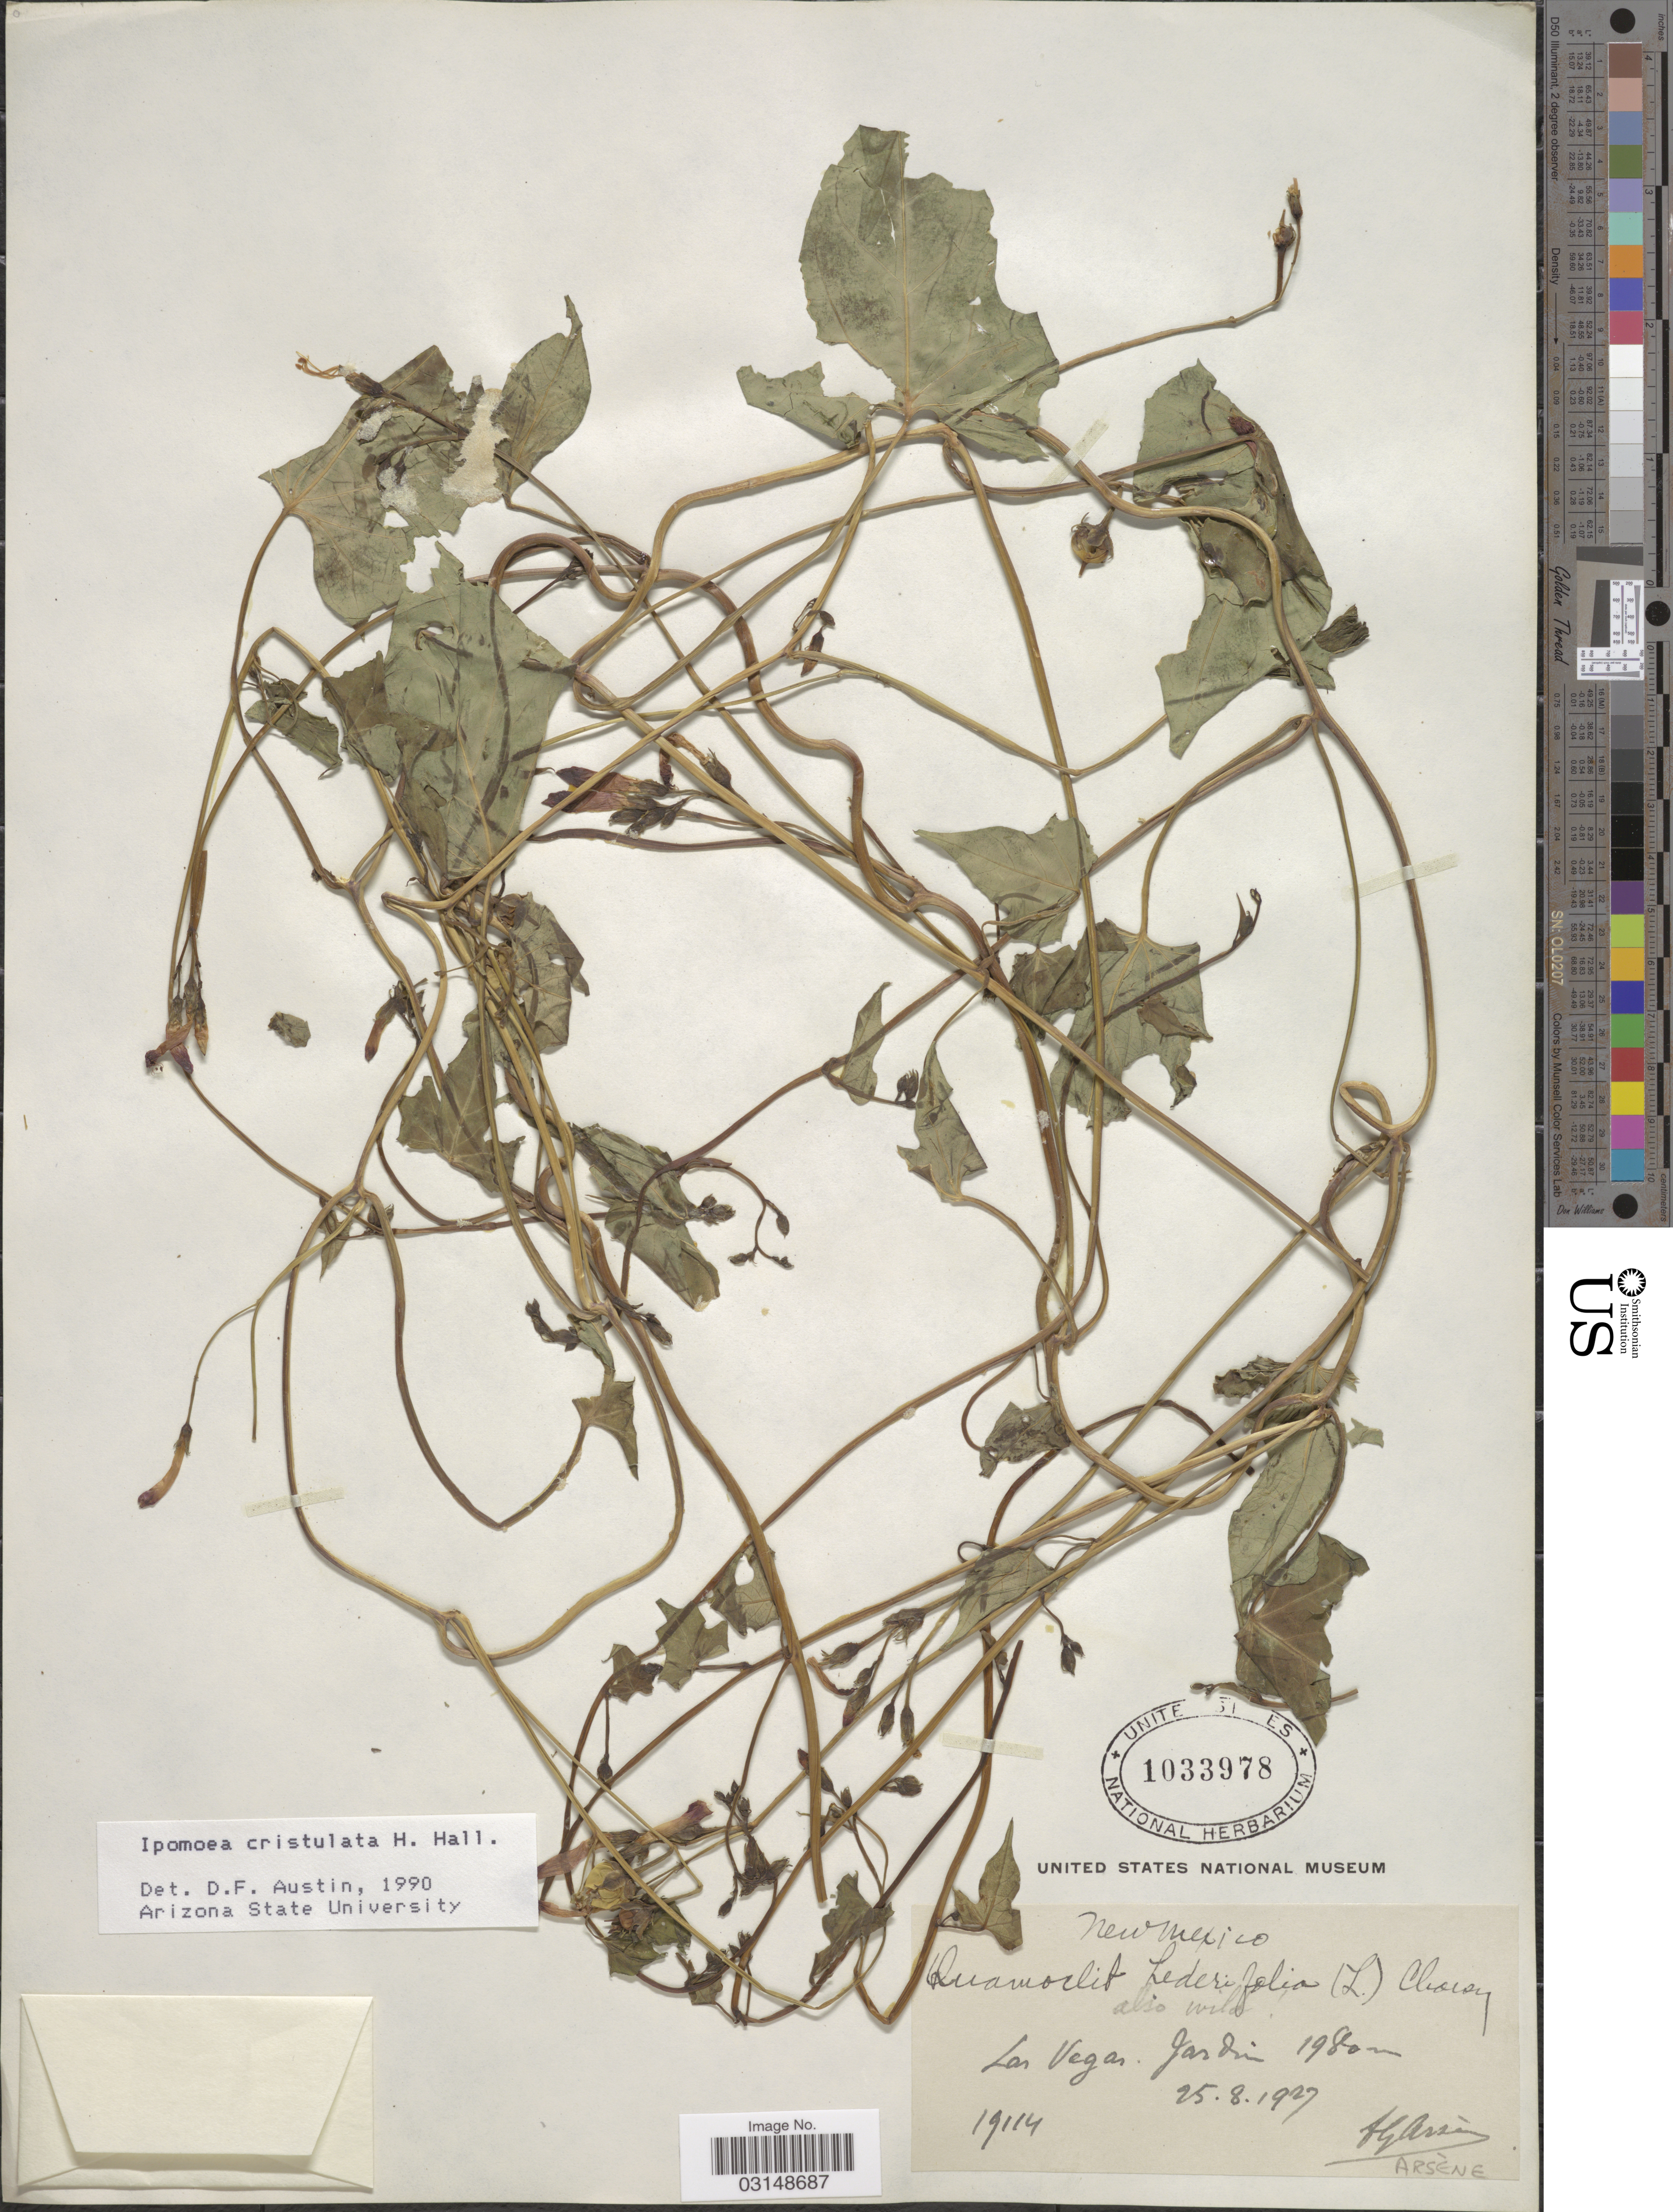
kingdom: Plantae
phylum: Tracheophyta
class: Magnoliopsida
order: Solanales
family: Convolvulaceae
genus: Ipomoea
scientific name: Ipomoea cristulata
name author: Hallier f.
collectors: Bro. G. Arsène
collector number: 19114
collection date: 1927-08-25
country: United States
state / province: New Mexico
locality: Las Vegas, Jardim.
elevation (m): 1980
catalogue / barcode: US 1033978